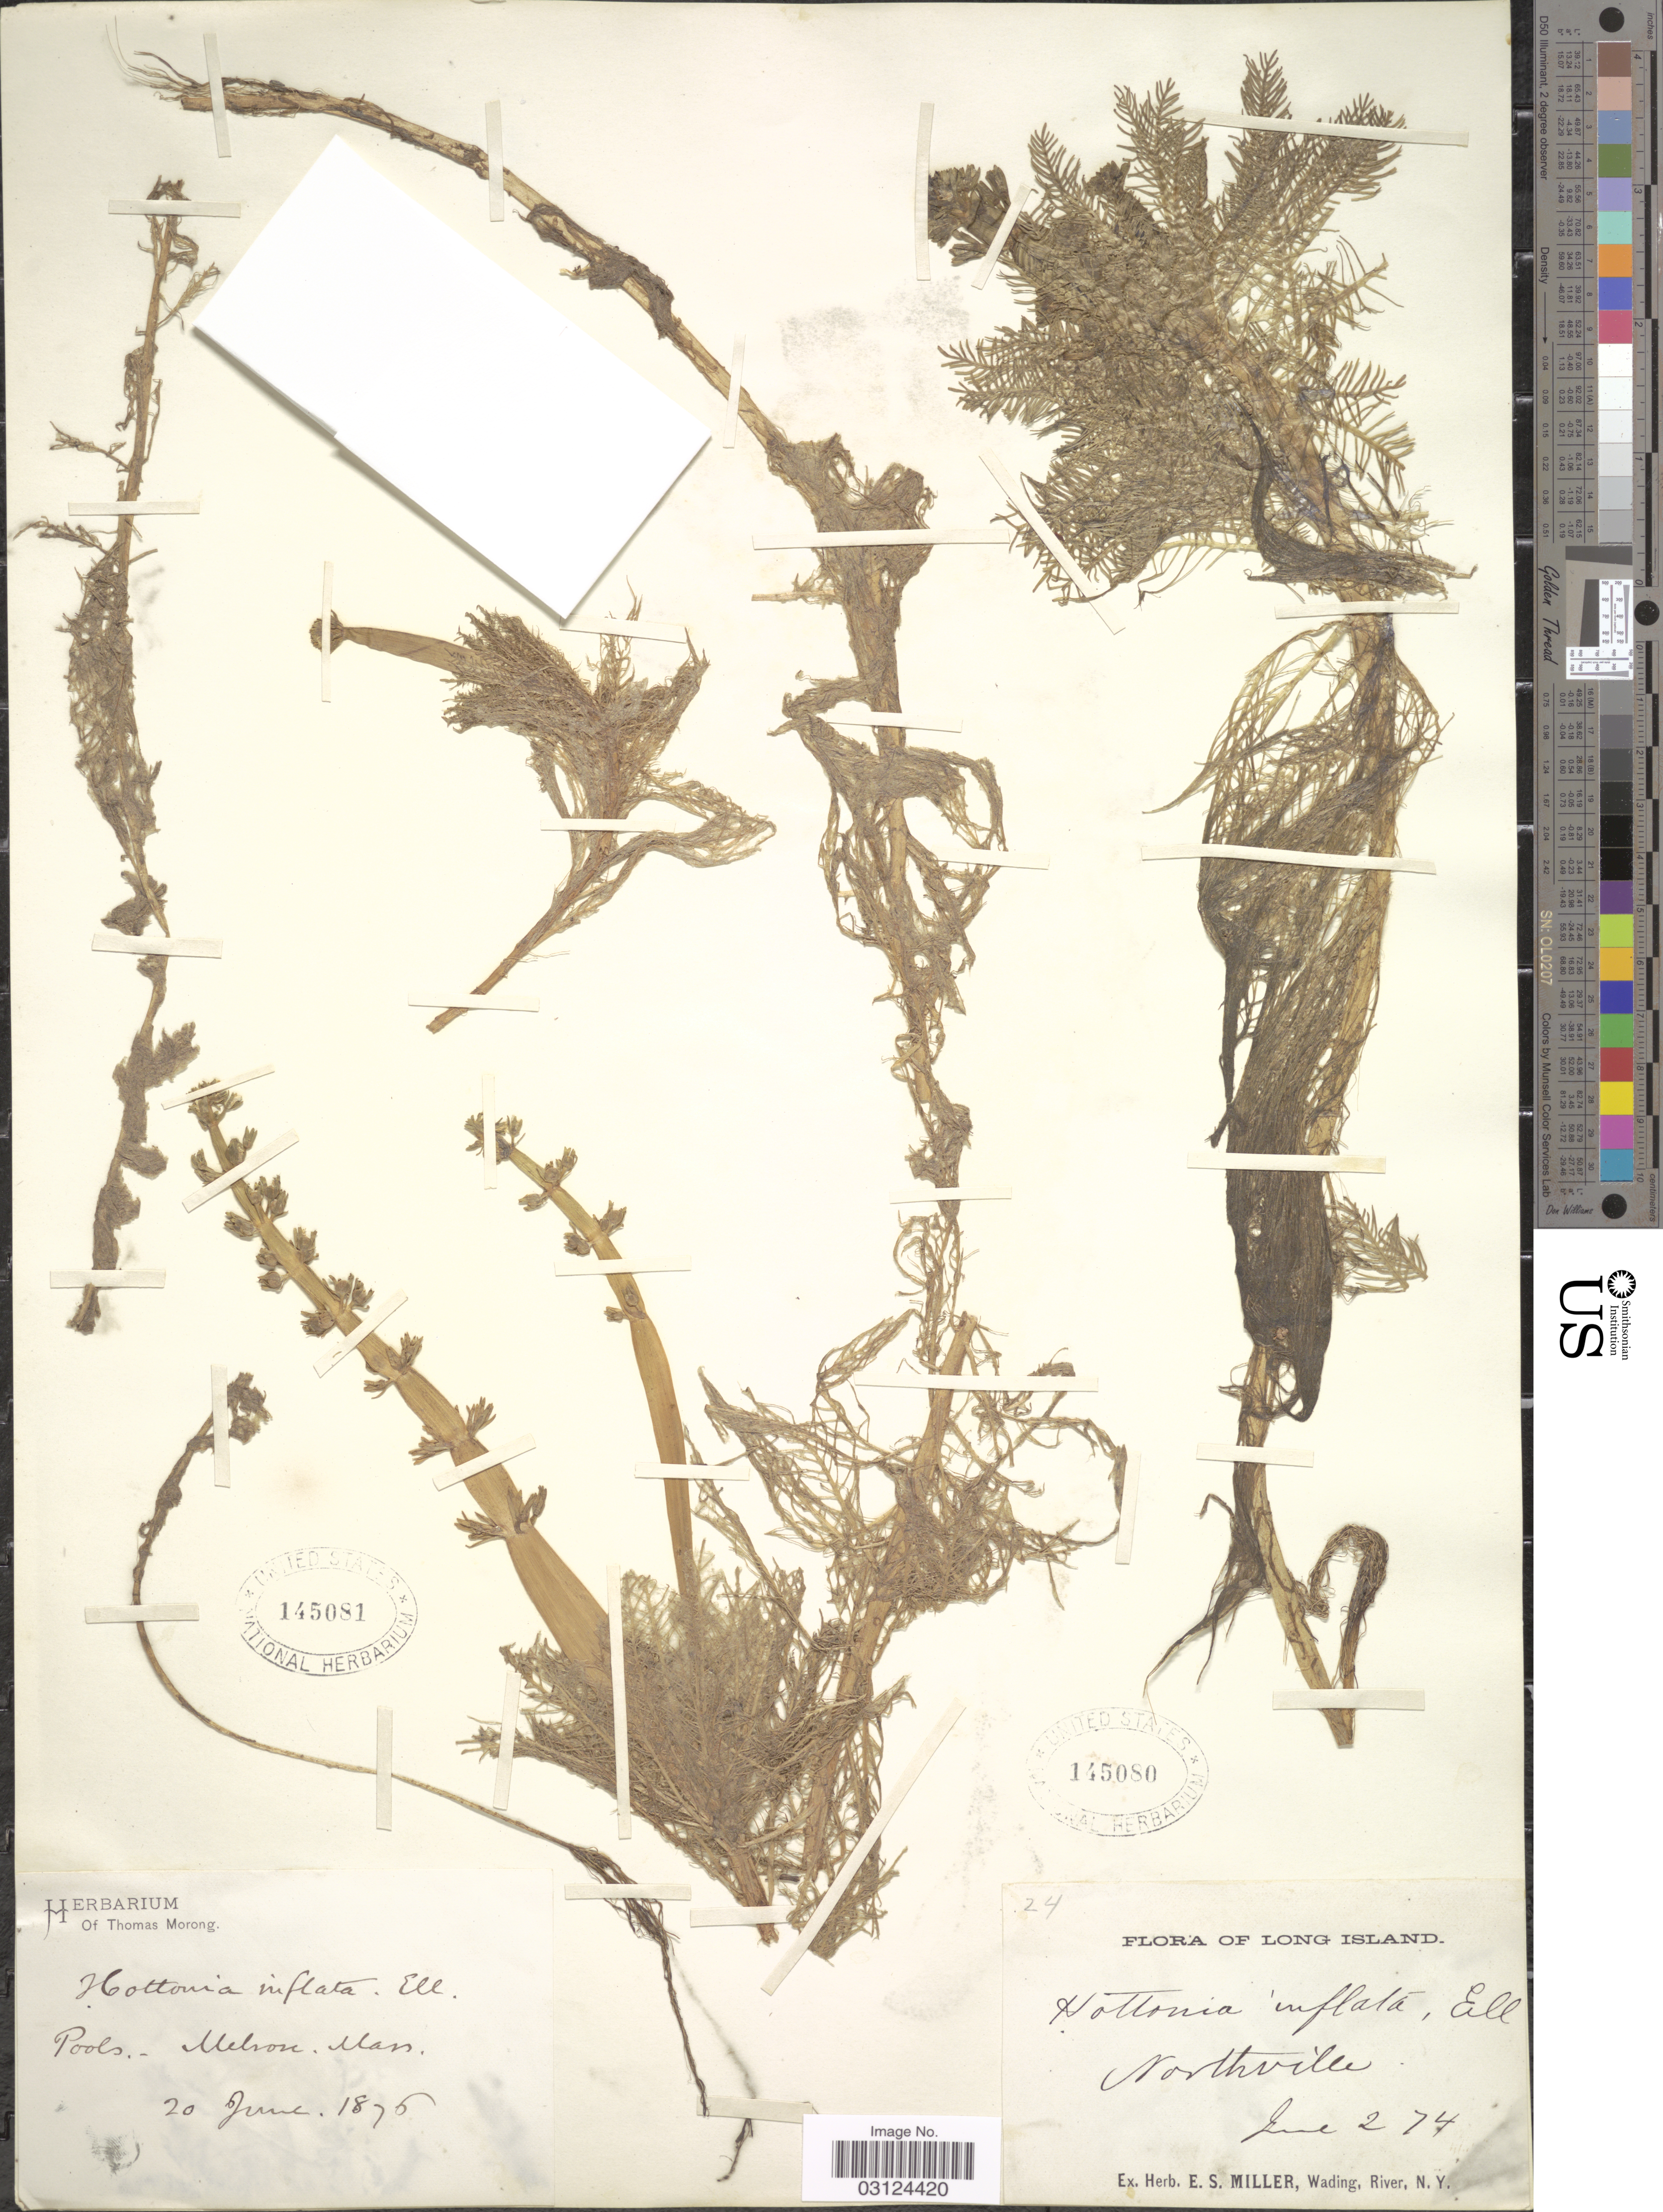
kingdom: Plantae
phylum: Tracheophyta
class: Magnoliopsida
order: Ericales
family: Primulaceae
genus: Hottonia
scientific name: Hottonia inflata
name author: Elliott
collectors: ex Herb. T. Morong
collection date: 1876-06-20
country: United States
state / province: Massachusetts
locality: Melson, Mass.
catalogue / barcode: US 145081